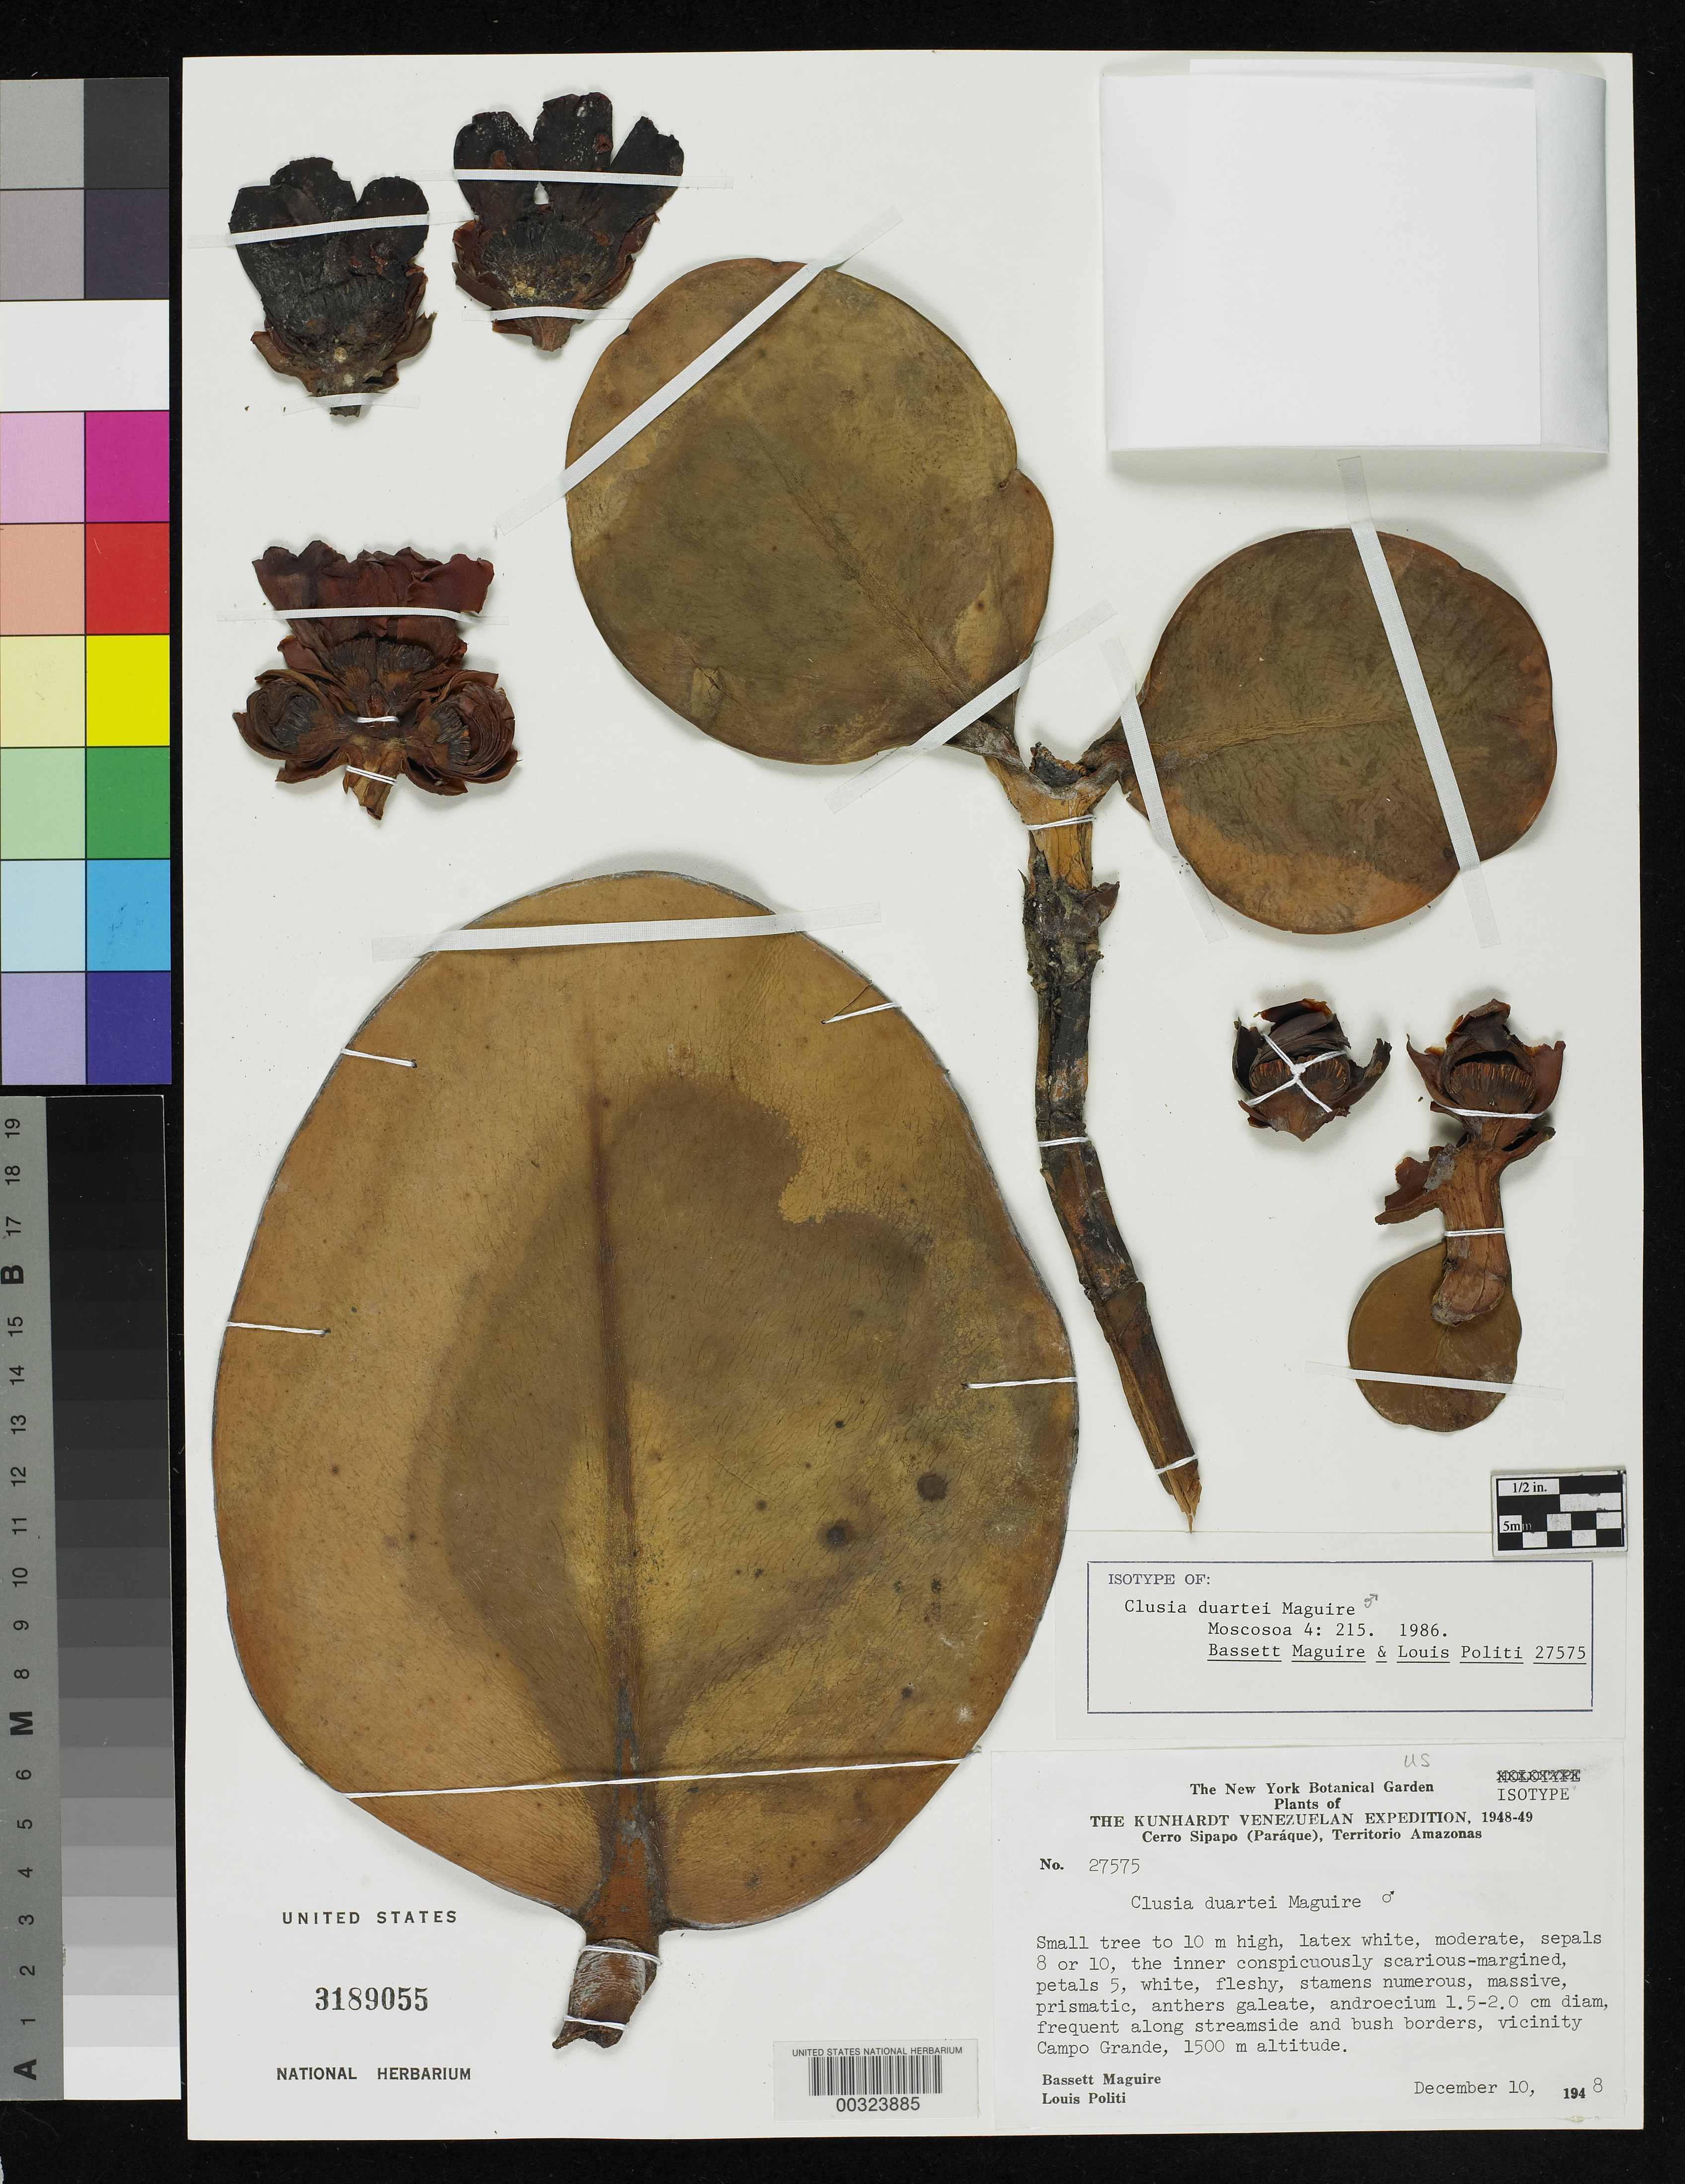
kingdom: Plantae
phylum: Tracheophyta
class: Magnoliopsida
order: Malpighiales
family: Clusiaceae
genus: Clusia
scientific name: Clusia duartei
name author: Maguire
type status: Isotype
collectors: B. Maguire & L. Politi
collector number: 27575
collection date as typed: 10 Dec 1948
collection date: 1948-12-10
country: Venezuela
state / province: Amazonas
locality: Cerro Sipapo Park, vicinity of Campo Grande.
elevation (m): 1500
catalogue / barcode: US 3189055